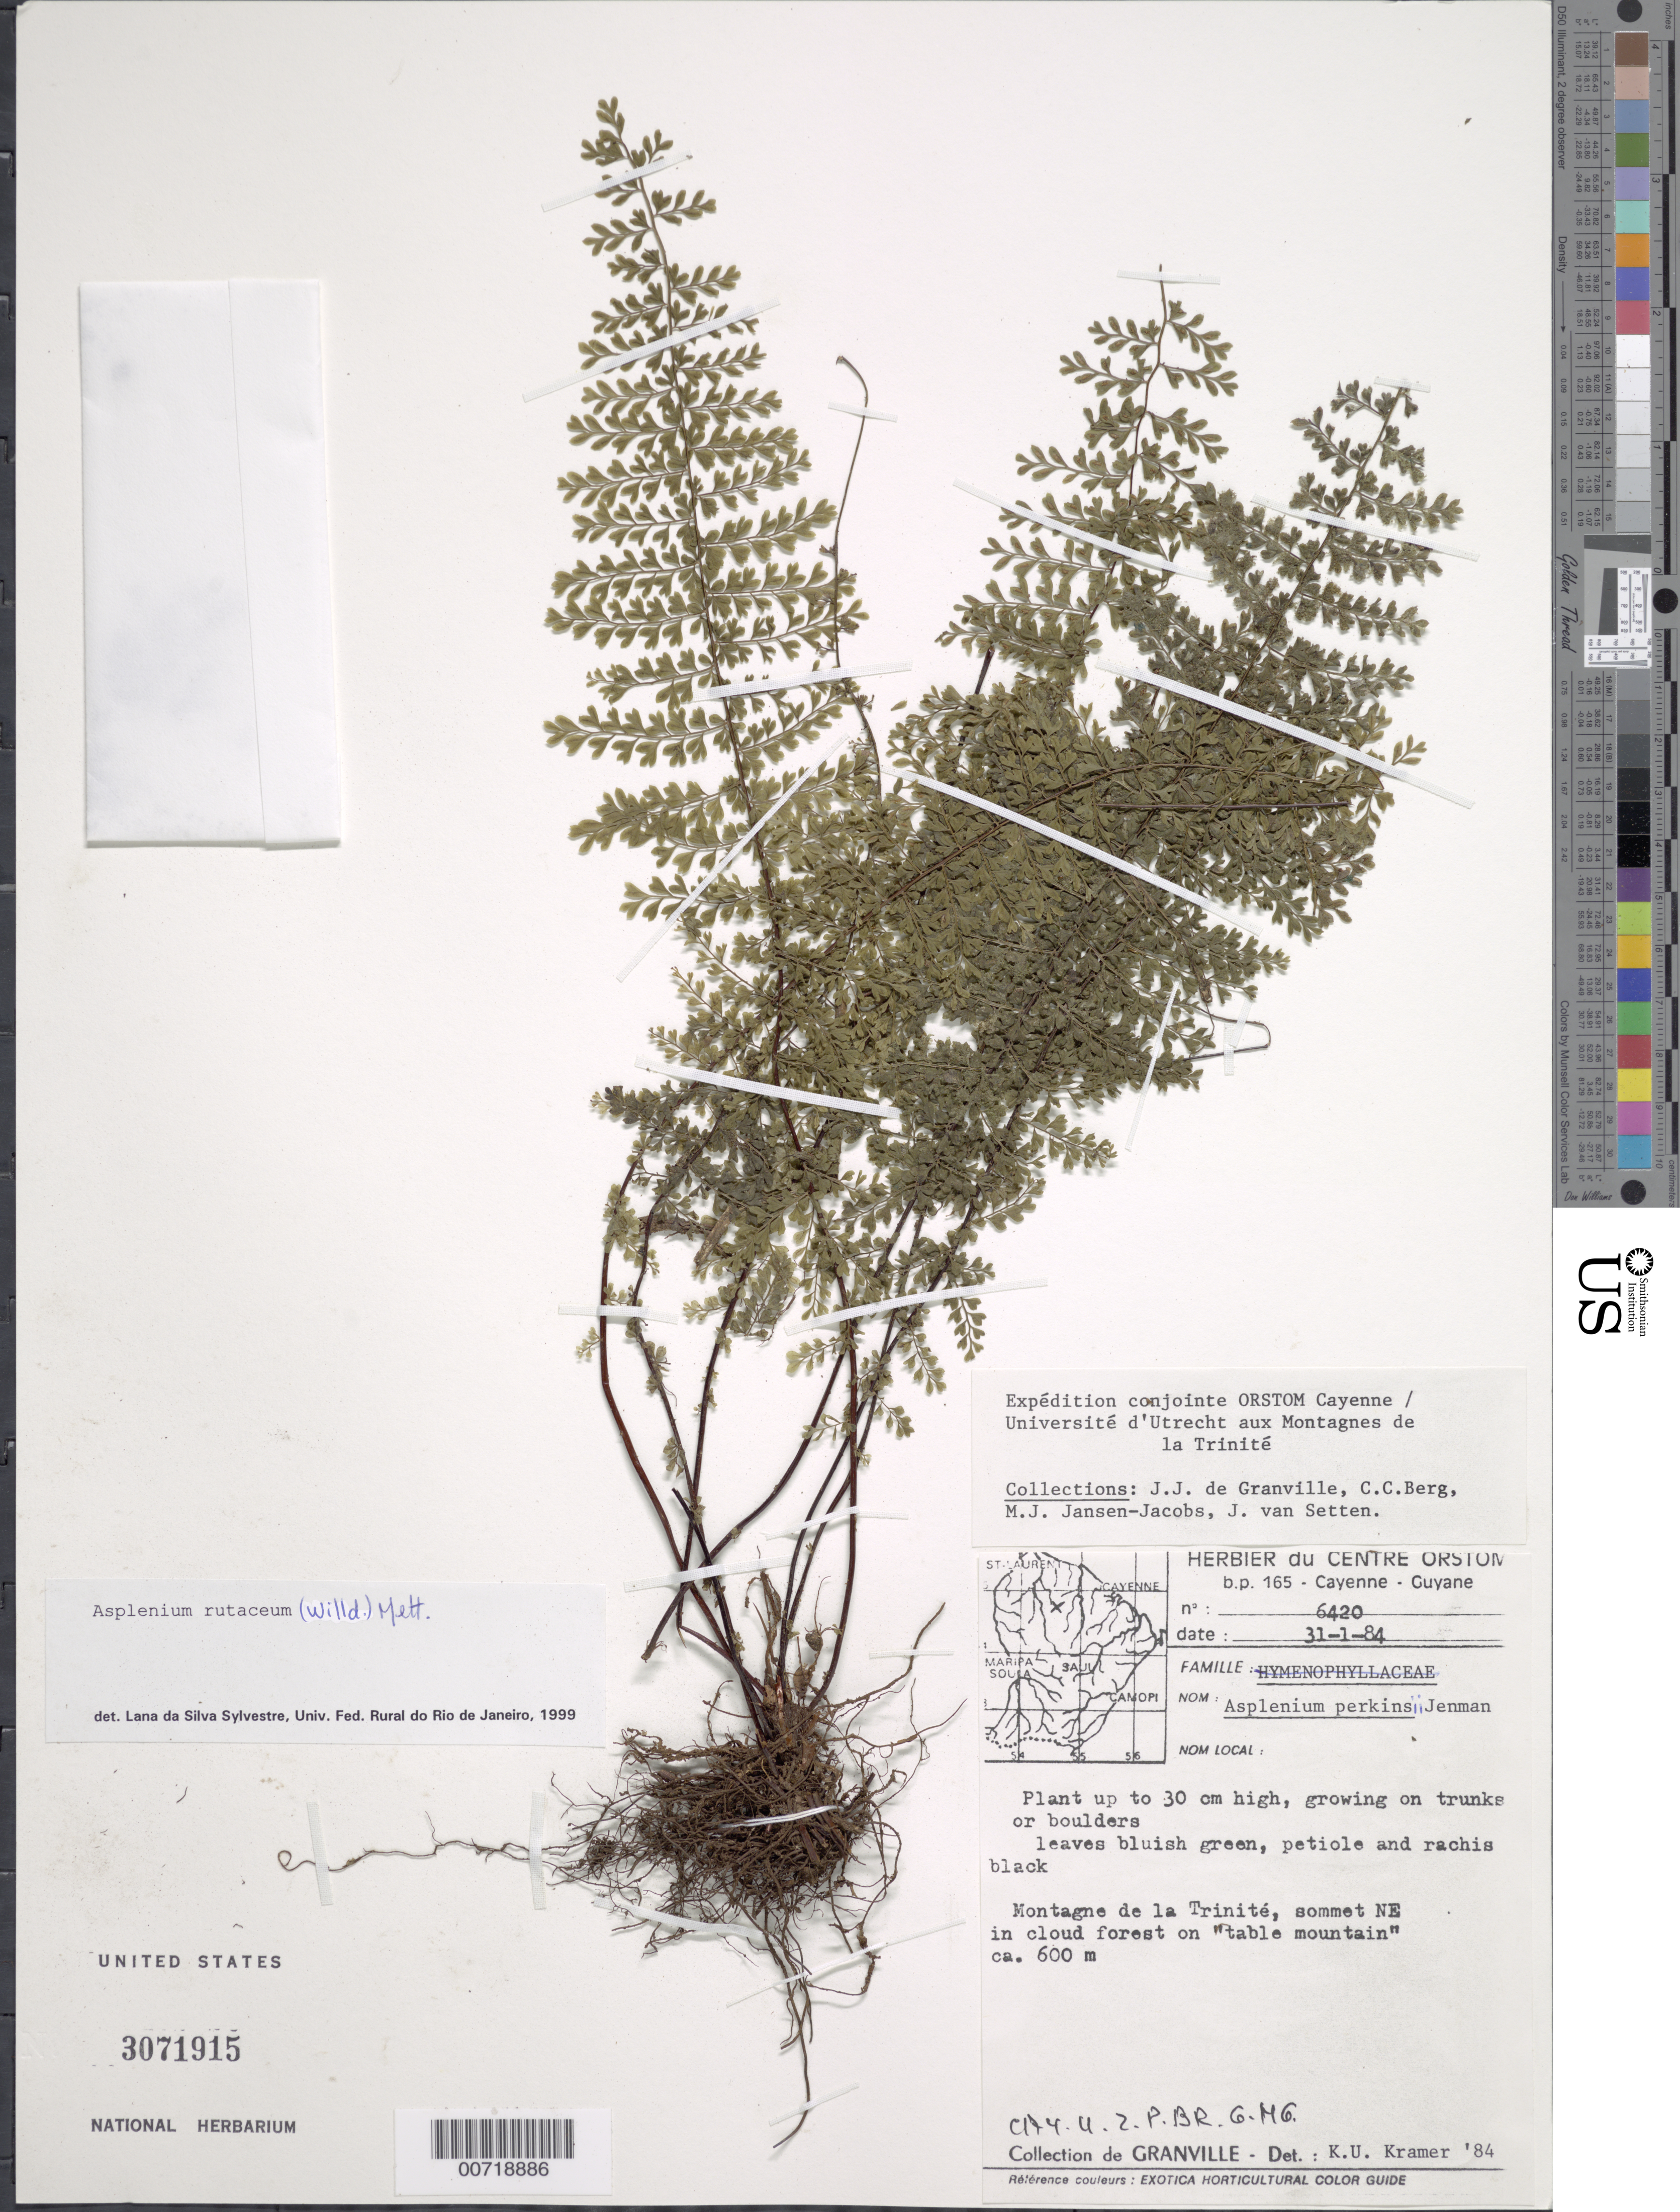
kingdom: Plantae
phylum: Tracheophyta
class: Polypodiopsida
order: Polypodiales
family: Aspleniaceae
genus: Asplenium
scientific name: Asplenium rutaceum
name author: (Willd.) Mett.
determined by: Sylvestre, L. da Silva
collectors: J.-J. de Granville, C. C. Berg, M. J. Jansen-Jacobs & J. van Setten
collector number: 6420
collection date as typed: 31-Jan-84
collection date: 1984-01-31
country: French Guiana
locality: Montagnes de la Trinité, sommet NE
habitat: Cloud forest; growing on trunks or boulders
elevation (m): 600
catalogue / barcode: US 3071915